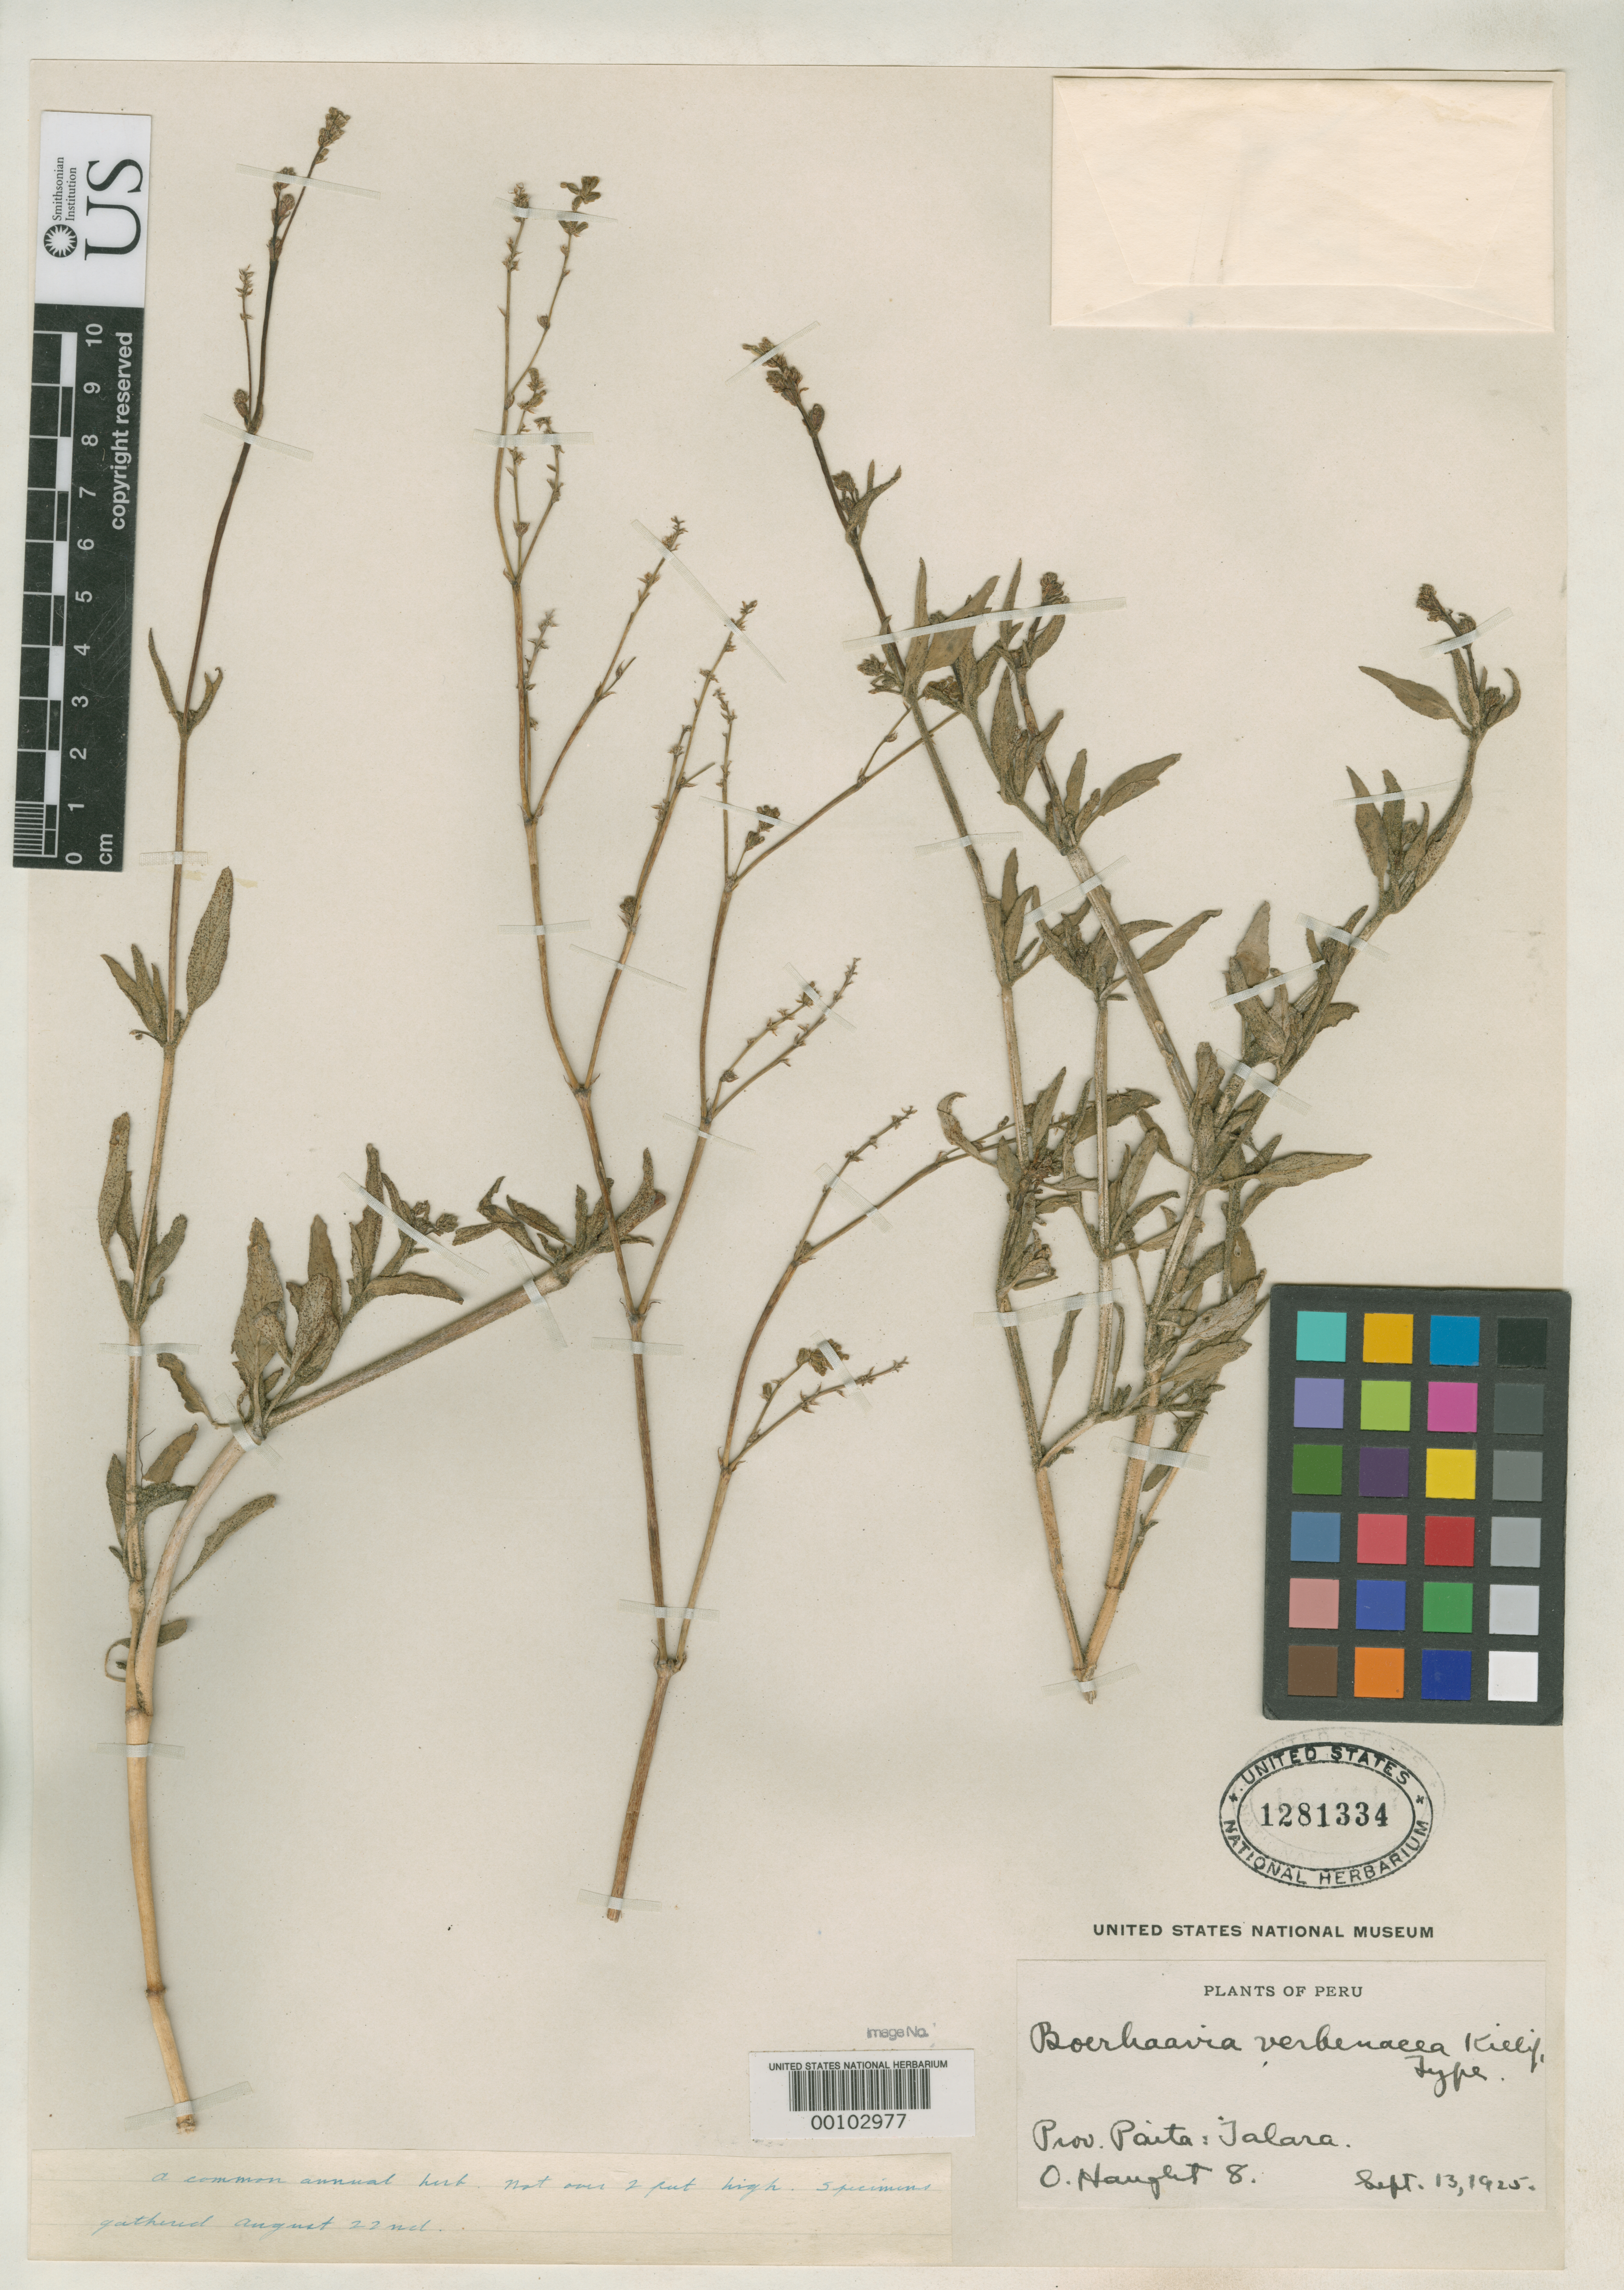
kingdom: Plantae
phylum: Tracheophyta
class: Magnoliopsida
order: Caryophyllales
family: Nyctaginaceae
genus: Boerhavia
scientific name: Boerhavia verbenacea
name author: Killip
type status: Holotype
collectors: O. L. Haught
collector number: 8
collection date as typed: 13 Sep 1925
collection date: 1925-09-13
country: Peru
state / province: Piura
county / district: Paita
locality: Talara.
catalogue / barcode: US 1281334